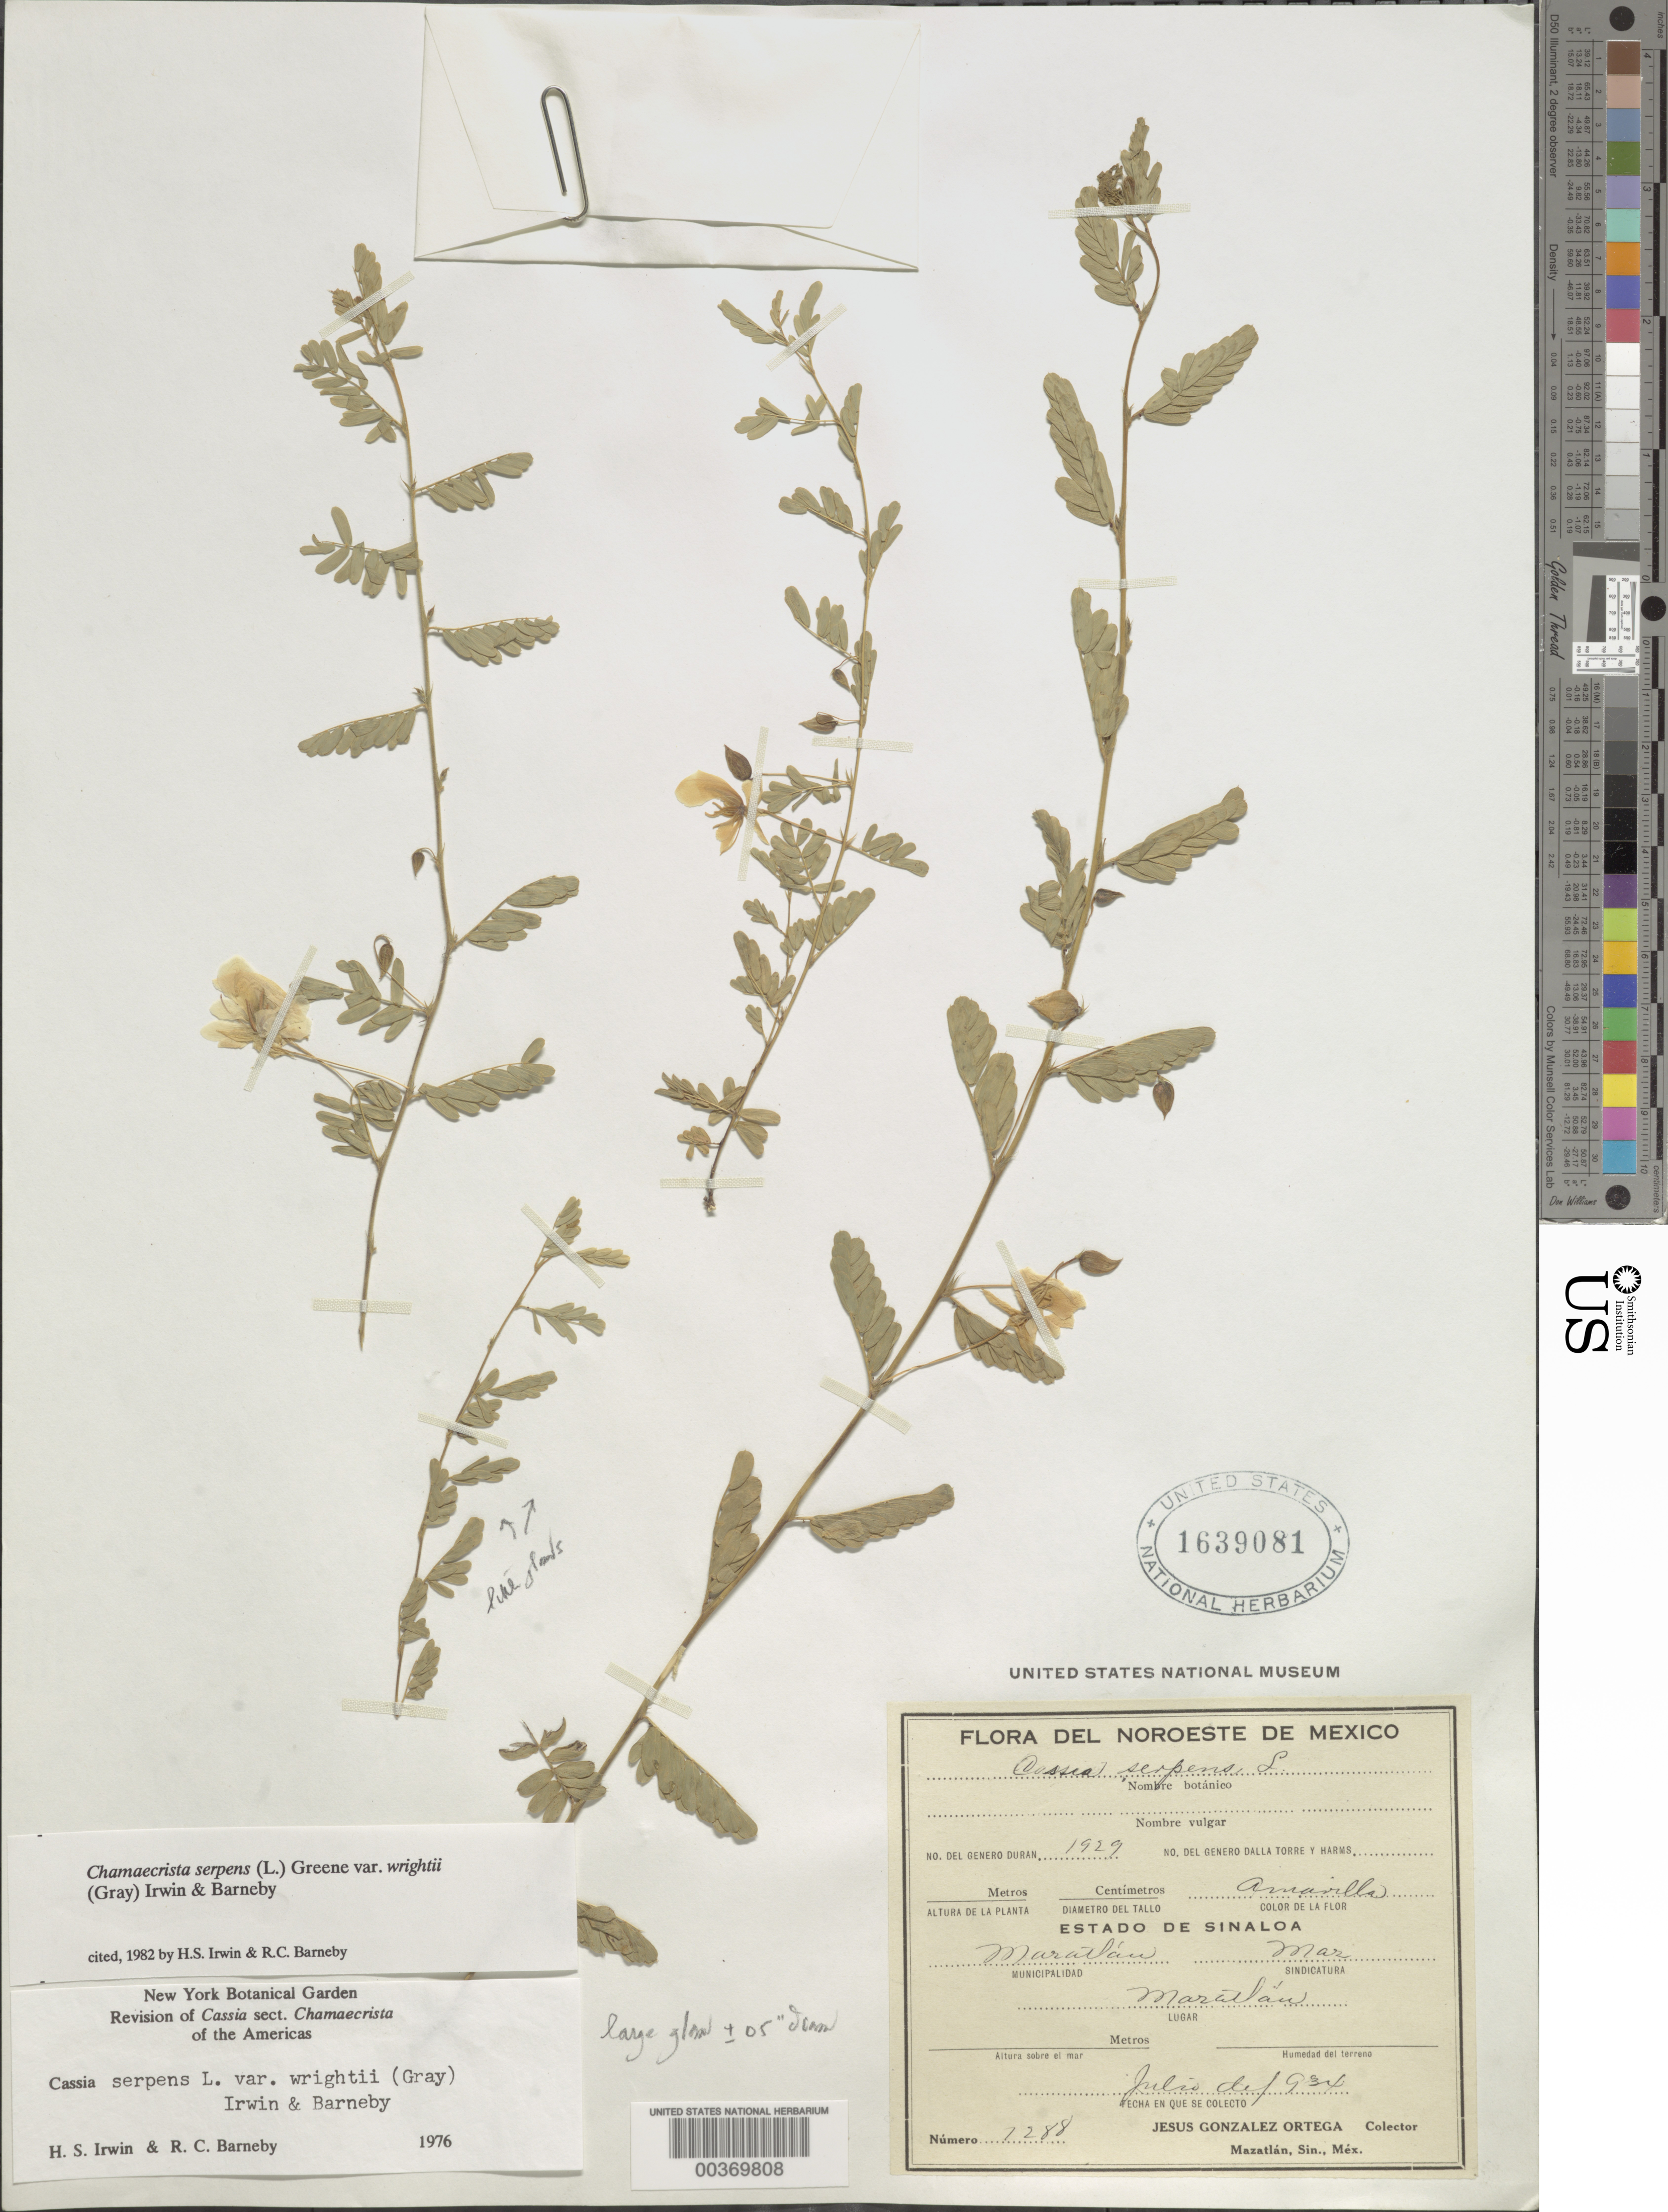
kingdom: Plantae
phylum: Tracheophyta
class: Magnoliopsida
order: Fabales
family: Fabaceae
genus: Chamaecrista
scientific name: Chamaecrista serpens var. wrightii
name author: (A. Gray) H.S. Irwin & Barneby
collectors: J. Ortega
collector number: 1288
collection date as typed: Jul 1934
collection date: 1934-07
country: Mexico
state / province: Sinaloa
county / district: Mazatlán ?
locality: Marathlan mun. (?), maratlan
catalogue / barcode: US 1639081